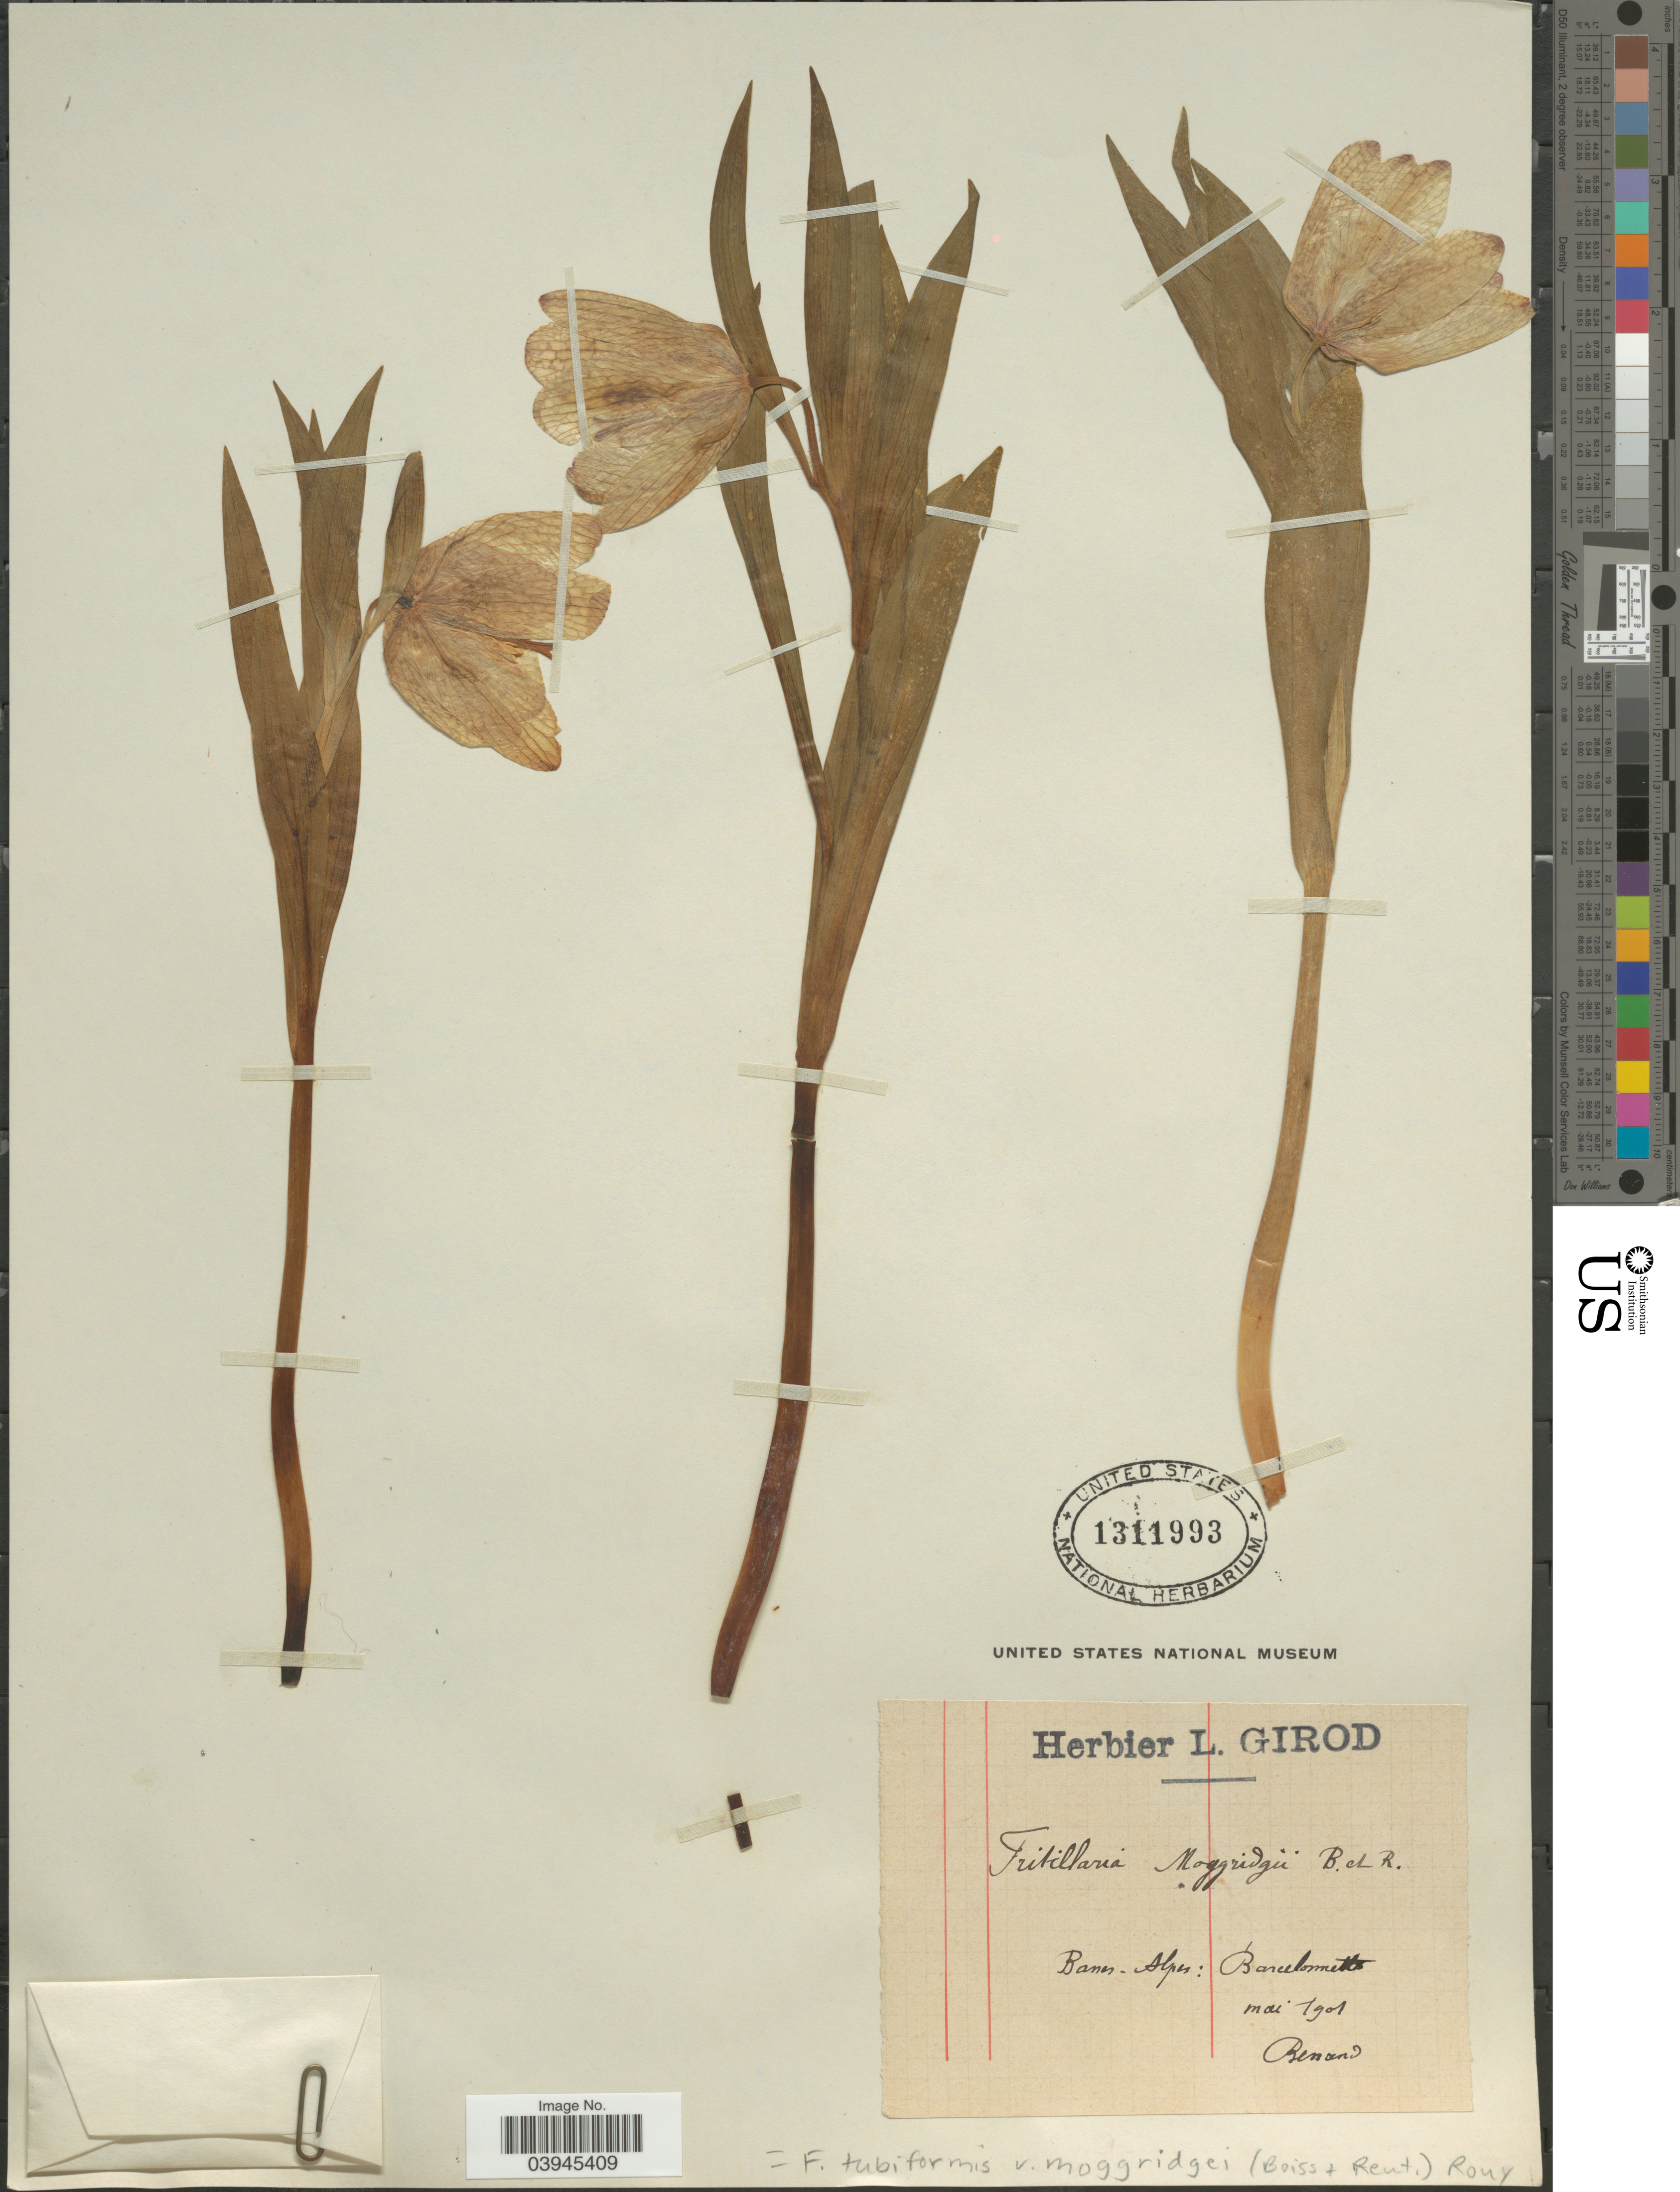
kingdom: Plantae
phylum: Tracheophyta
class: Liliopsida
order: Liliales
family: Liliaceae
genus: Fritillaria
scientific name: Fritillaria tubiformis var. moggridgei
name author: (Boiss. & Reut. ex Planch.) Rouy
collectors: Renand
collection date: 1901-05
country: France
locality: Basses-Alpes: Barcelonnette.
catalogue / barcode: US 1311993